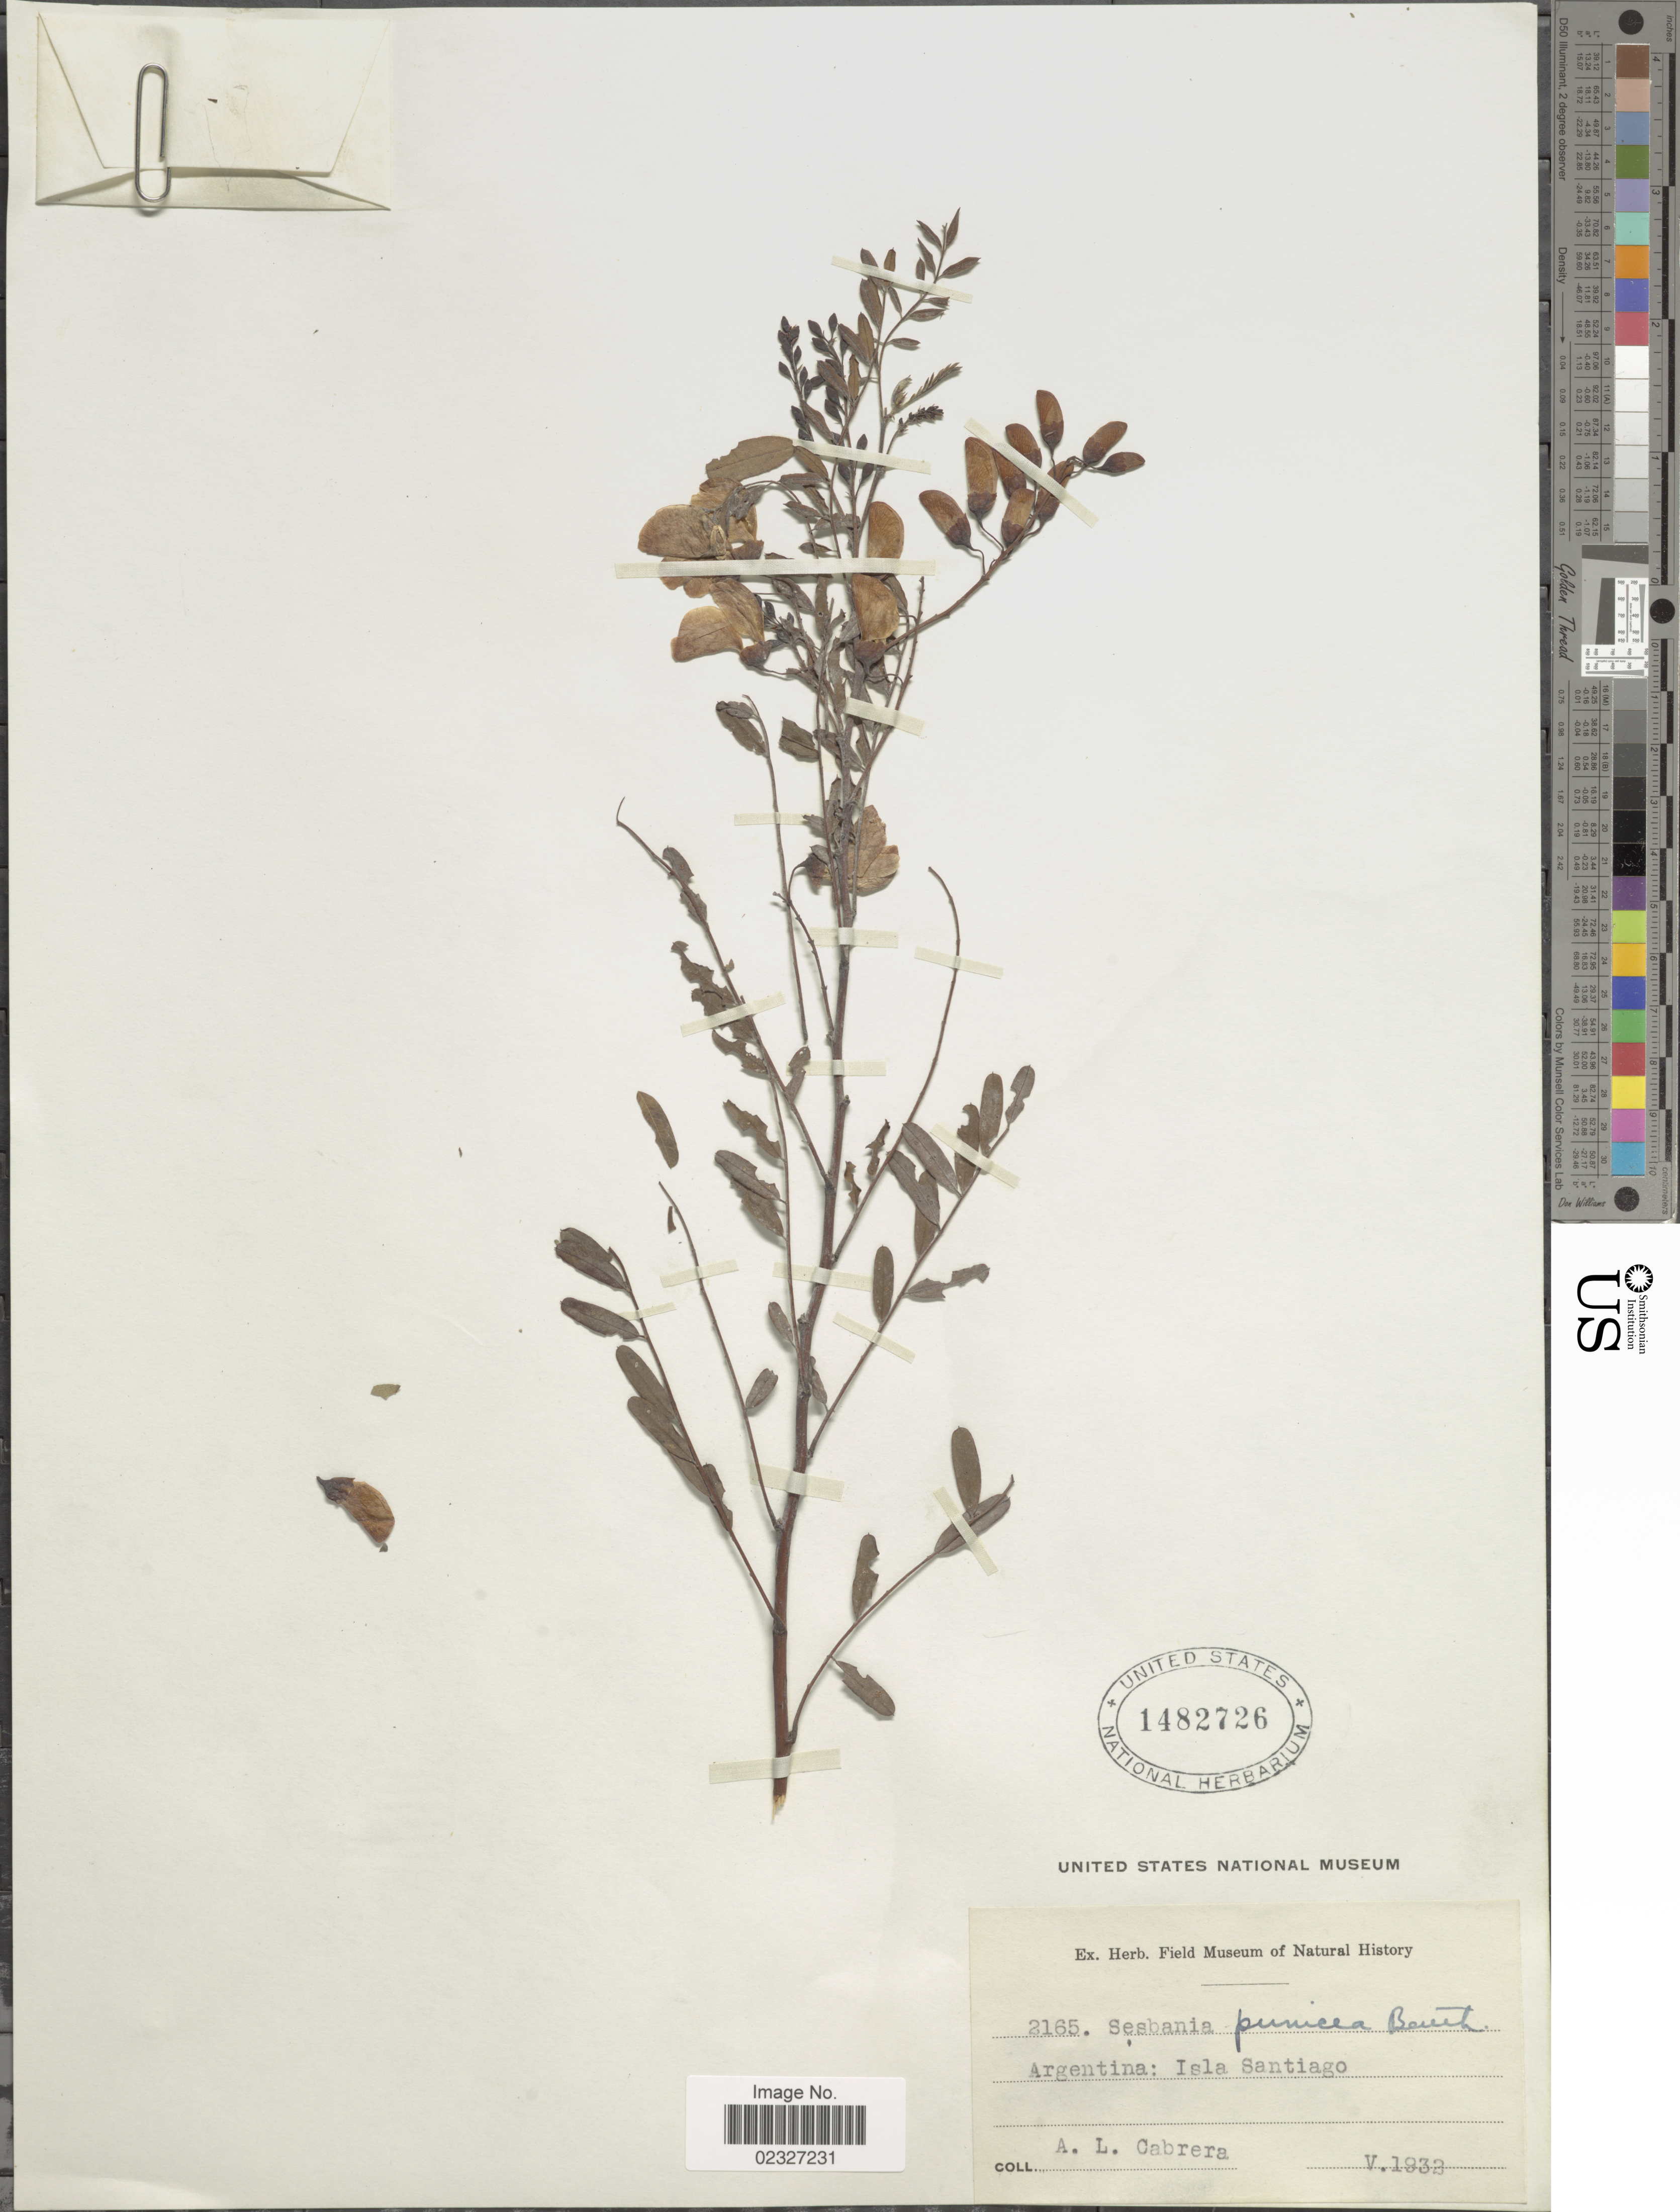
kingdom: Plantae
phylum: Tracheophyta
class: Magnoliopsida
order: Fabales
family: Fabaceae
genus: Sesbania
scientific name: Sesbania punicea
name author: (Cav.) Benth.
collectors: A. L. Cabrera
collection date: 1932-05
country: Argentina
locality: Isla Santiago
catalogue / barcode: US 1482726